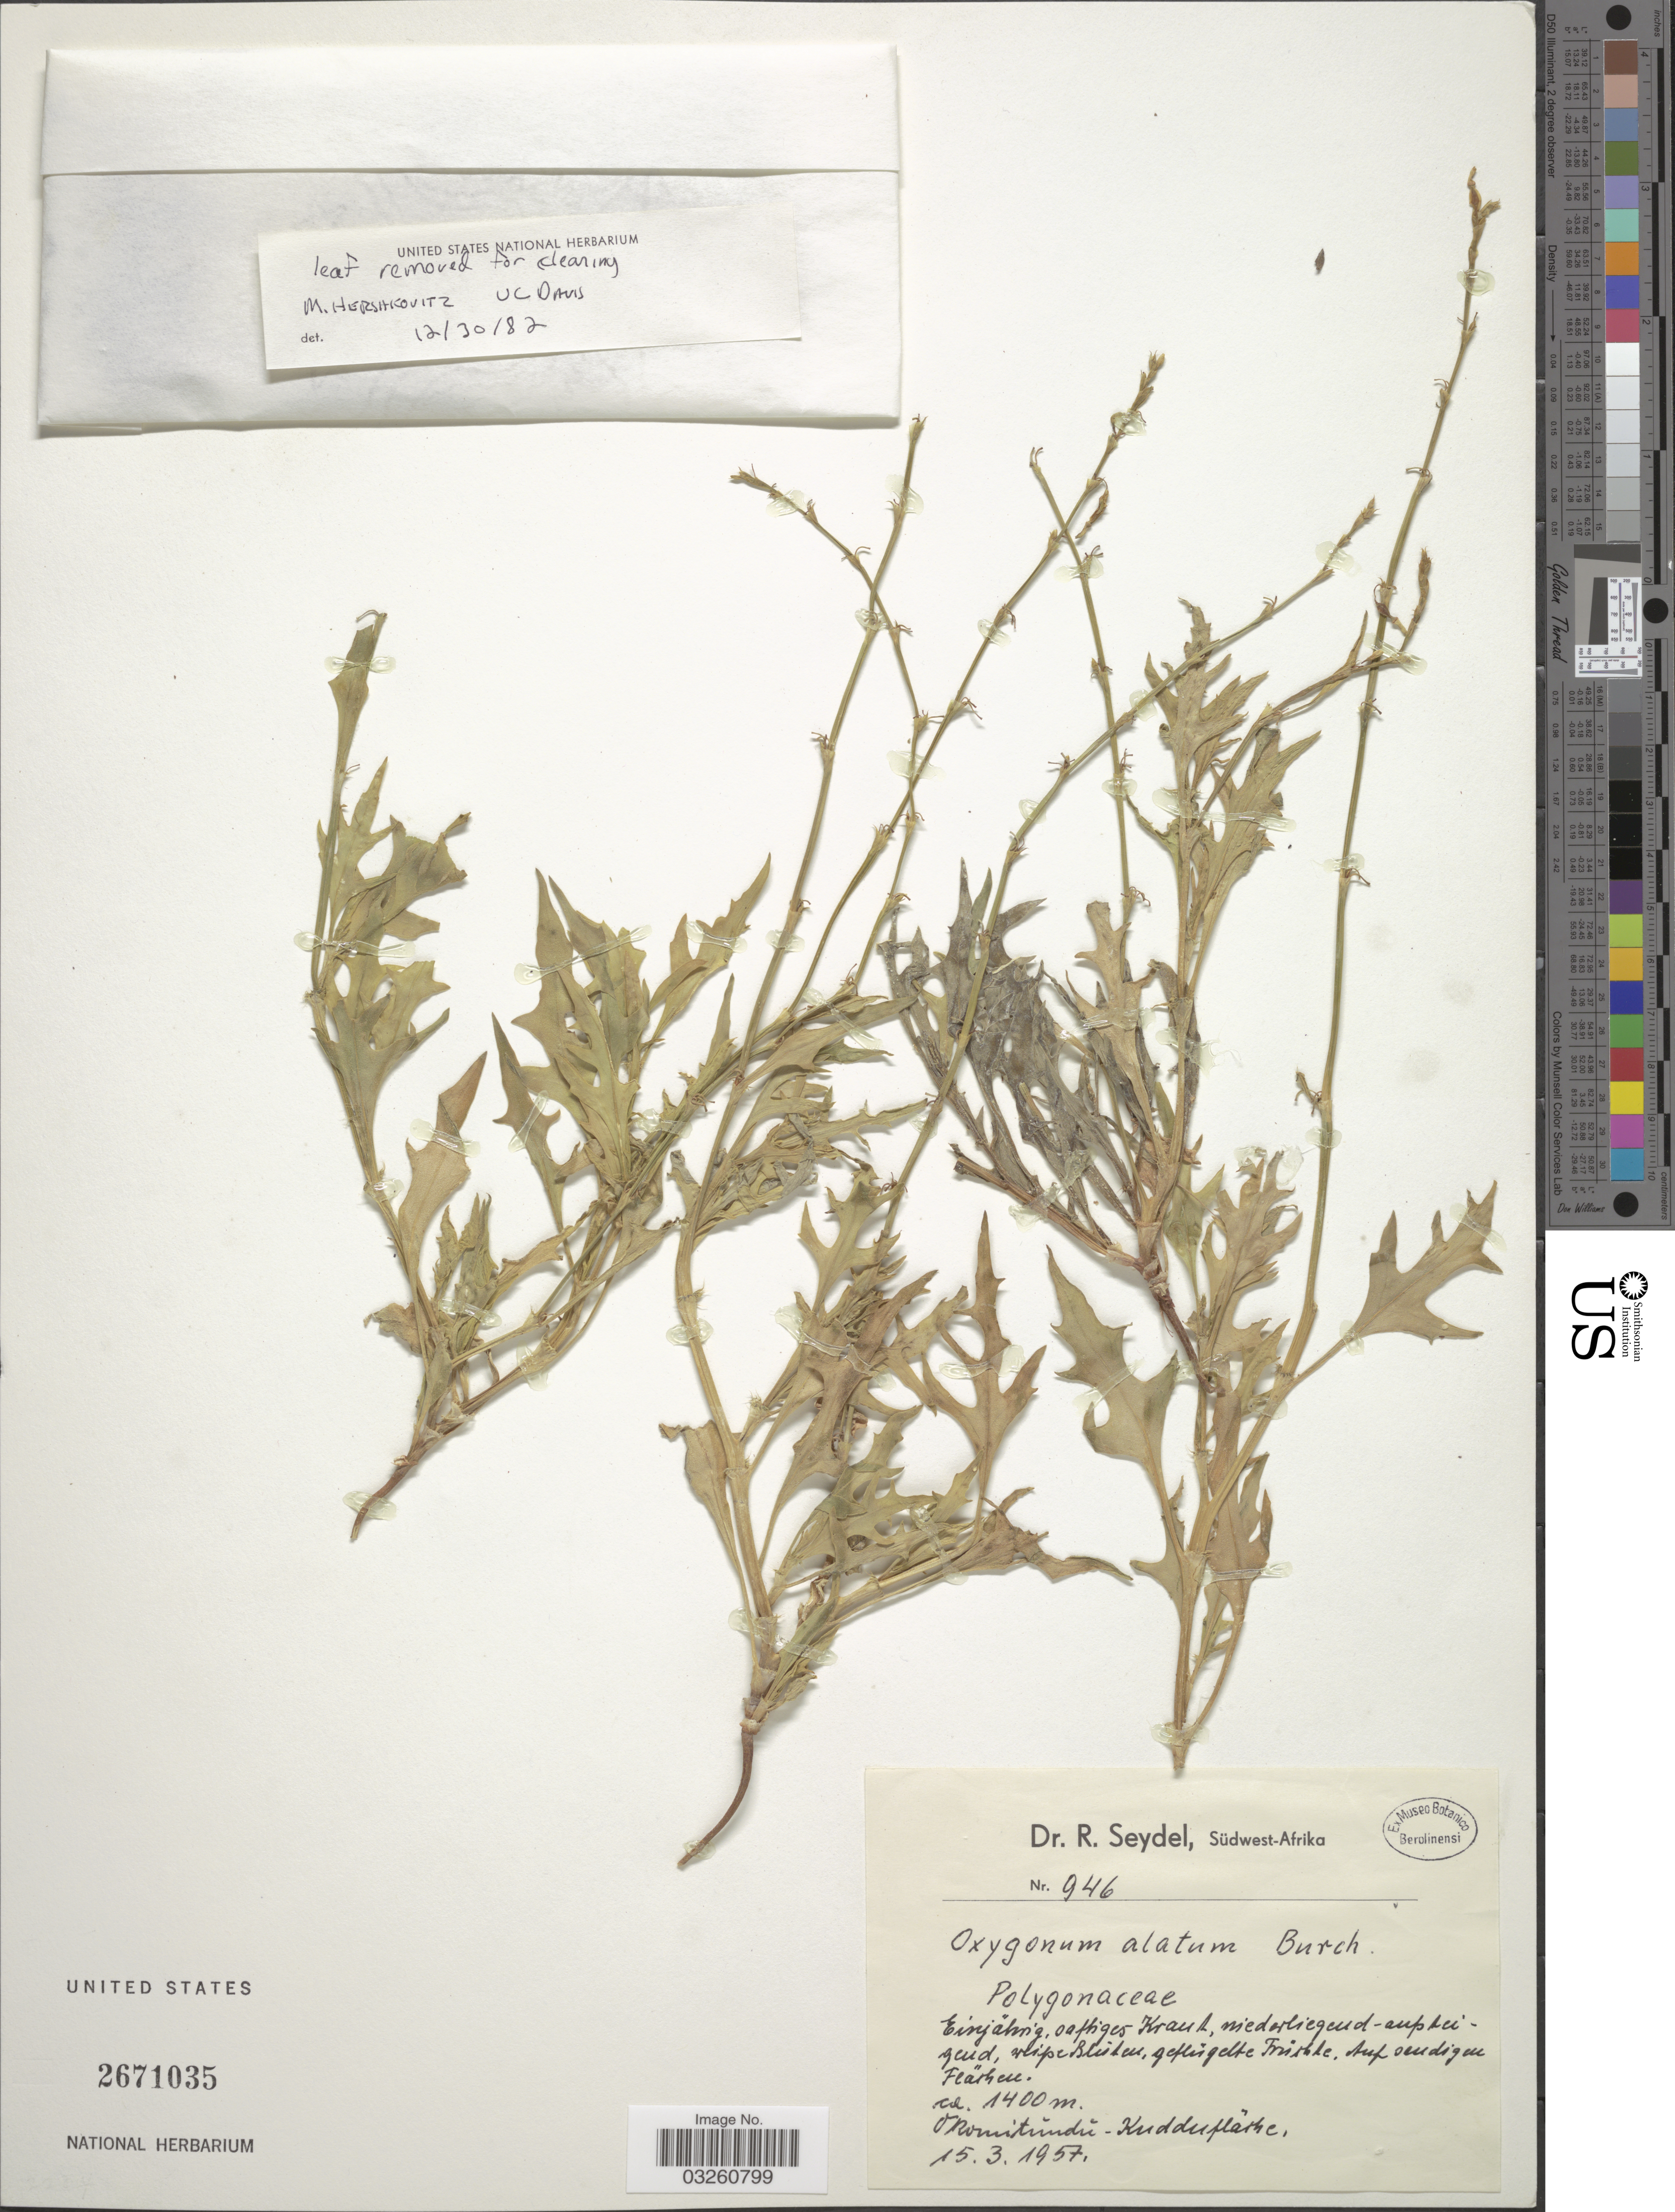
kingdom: Plantae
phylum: Tracheophyta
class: Magnoliopsida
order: Caryophyllales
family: Polygonaceae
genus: Oxygonum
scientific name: Oxygonum alatum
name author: Burch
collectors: R. Seydel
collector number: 946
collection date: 1957-03-15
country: Namibia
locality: Südwest-Afrika. Okomitundu-Kuddufläche.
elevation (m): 1400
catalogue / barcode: US 2671035